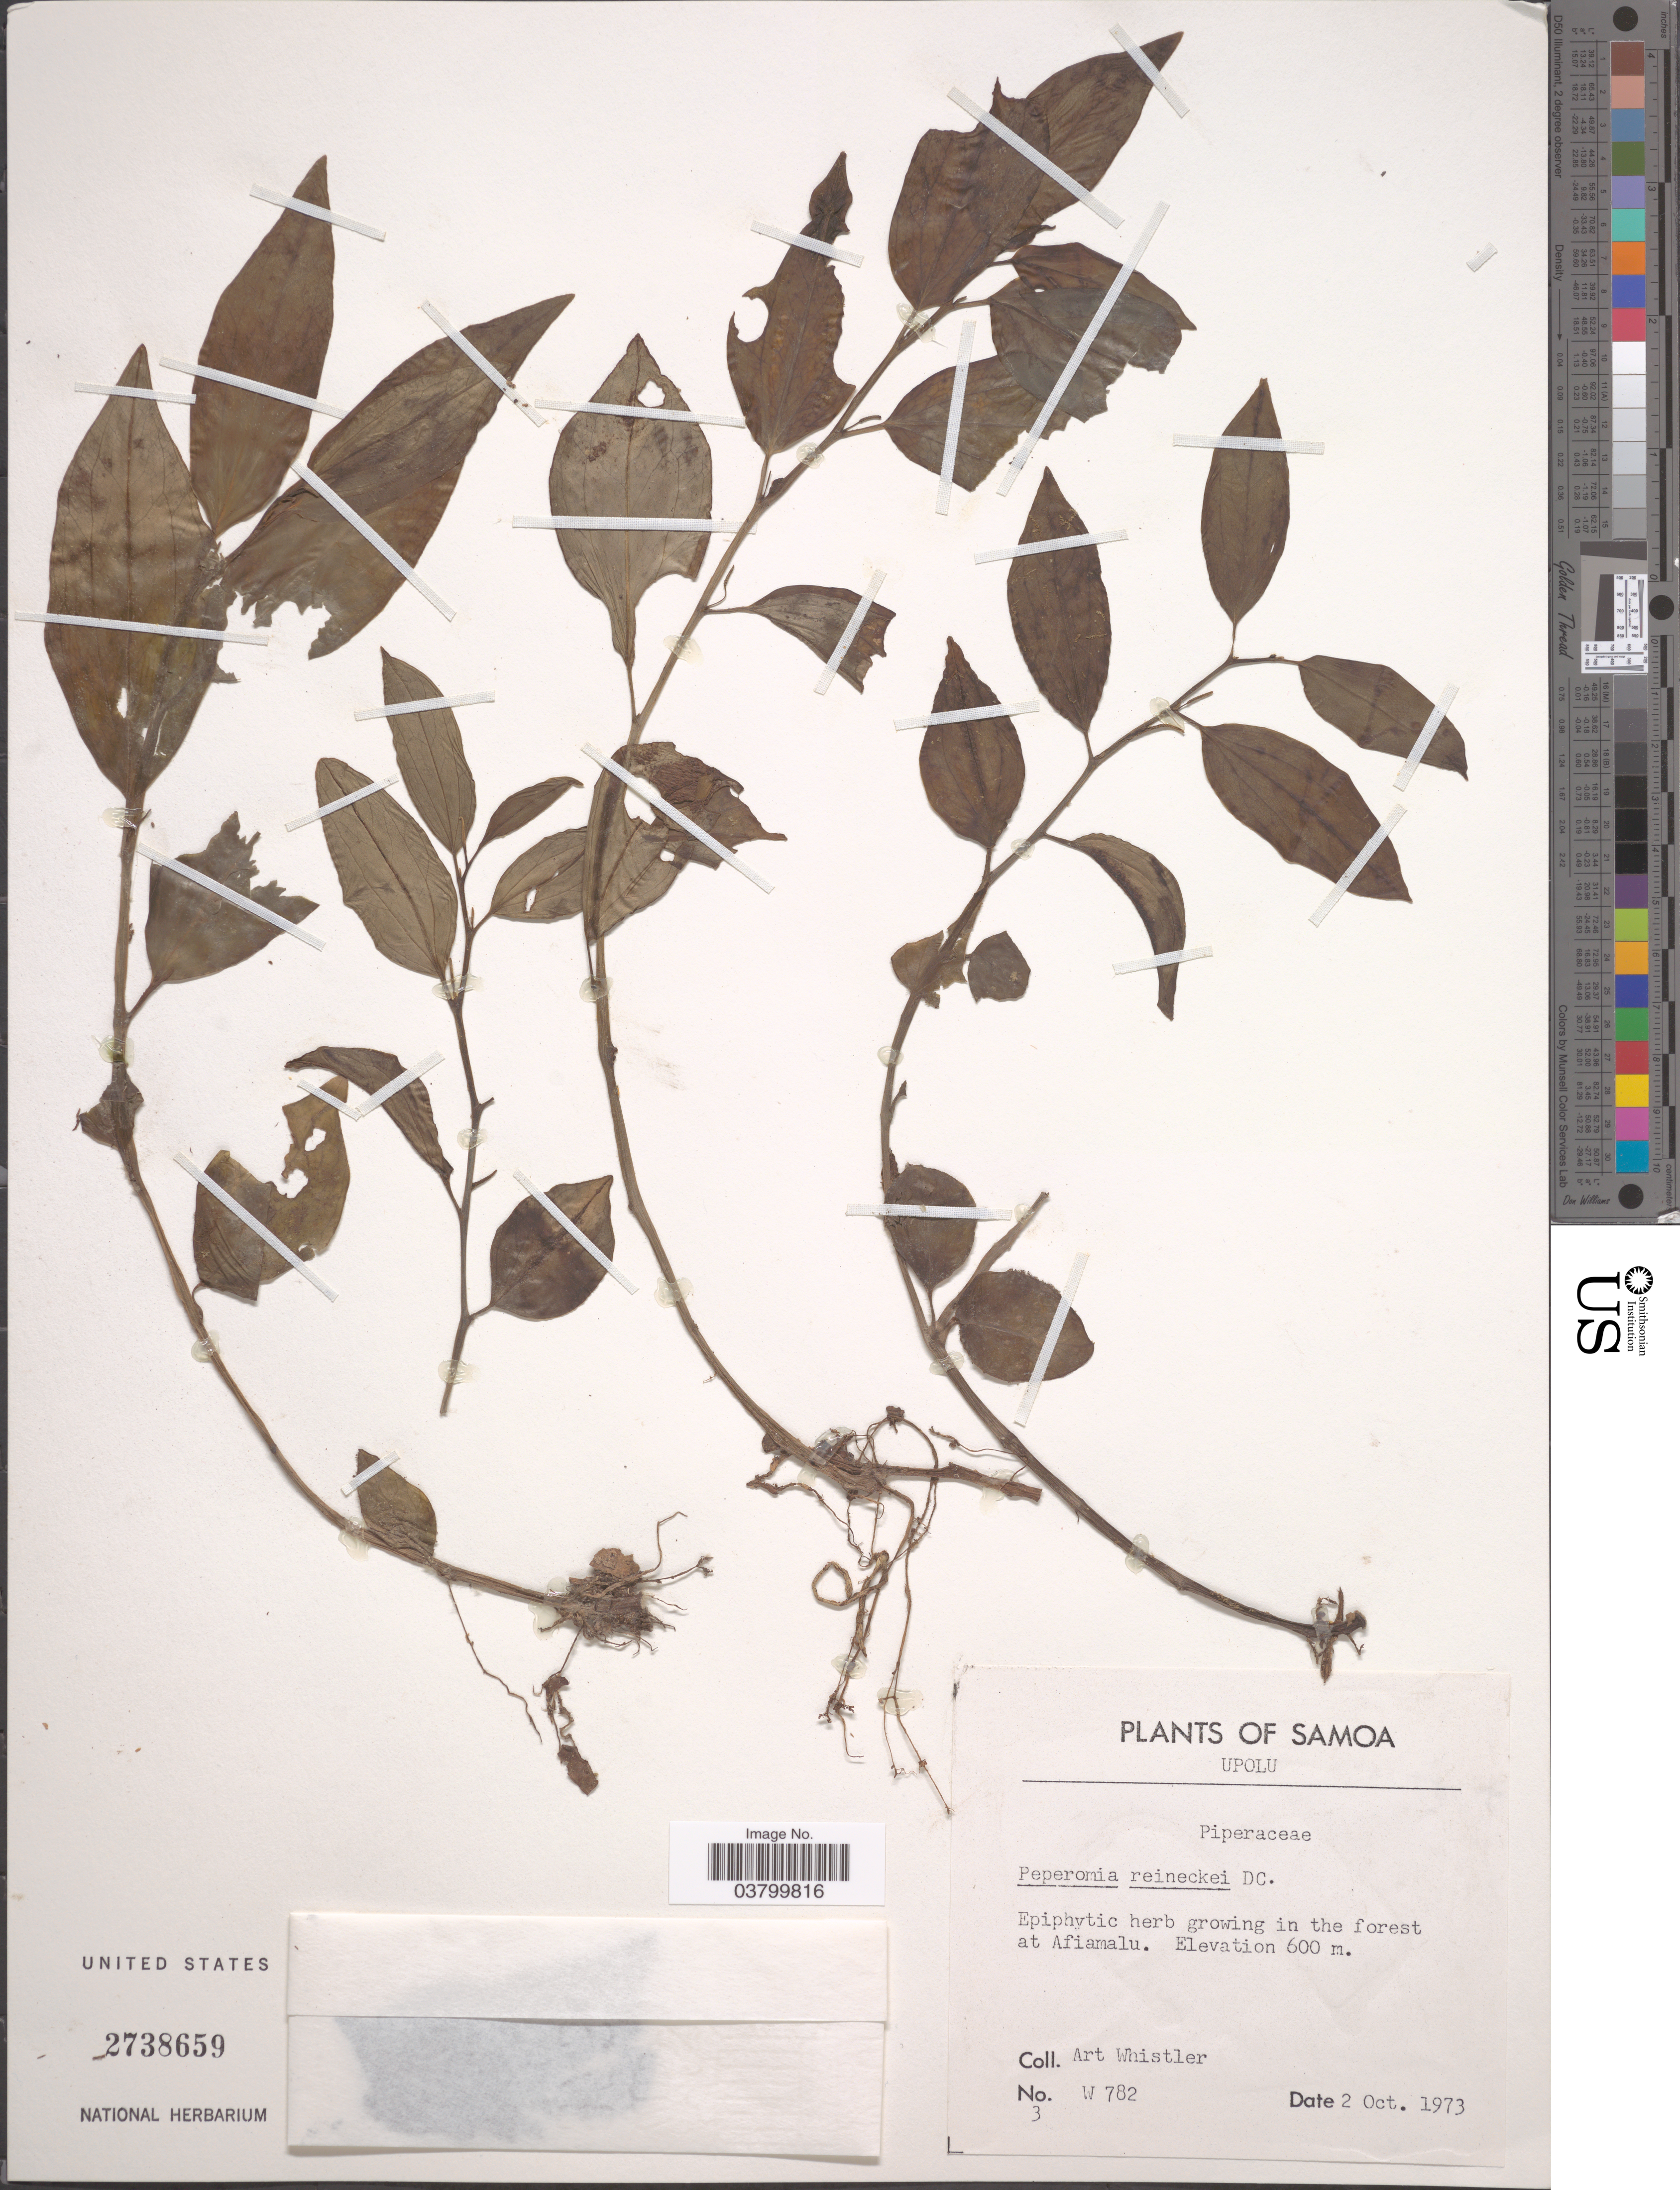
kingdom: Plantae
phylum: Tracheophyta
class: Magnoliopsida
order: Piperales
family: Piperaceae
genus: Peperomia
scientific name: Peperomia reineckei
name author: C. DC.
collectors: A. Whistler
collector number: W782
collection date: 1973-10-02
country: Samoa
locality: Samoa. Upolu. In the forest at Afiamalu.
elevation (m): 600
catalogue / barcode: US 2738659